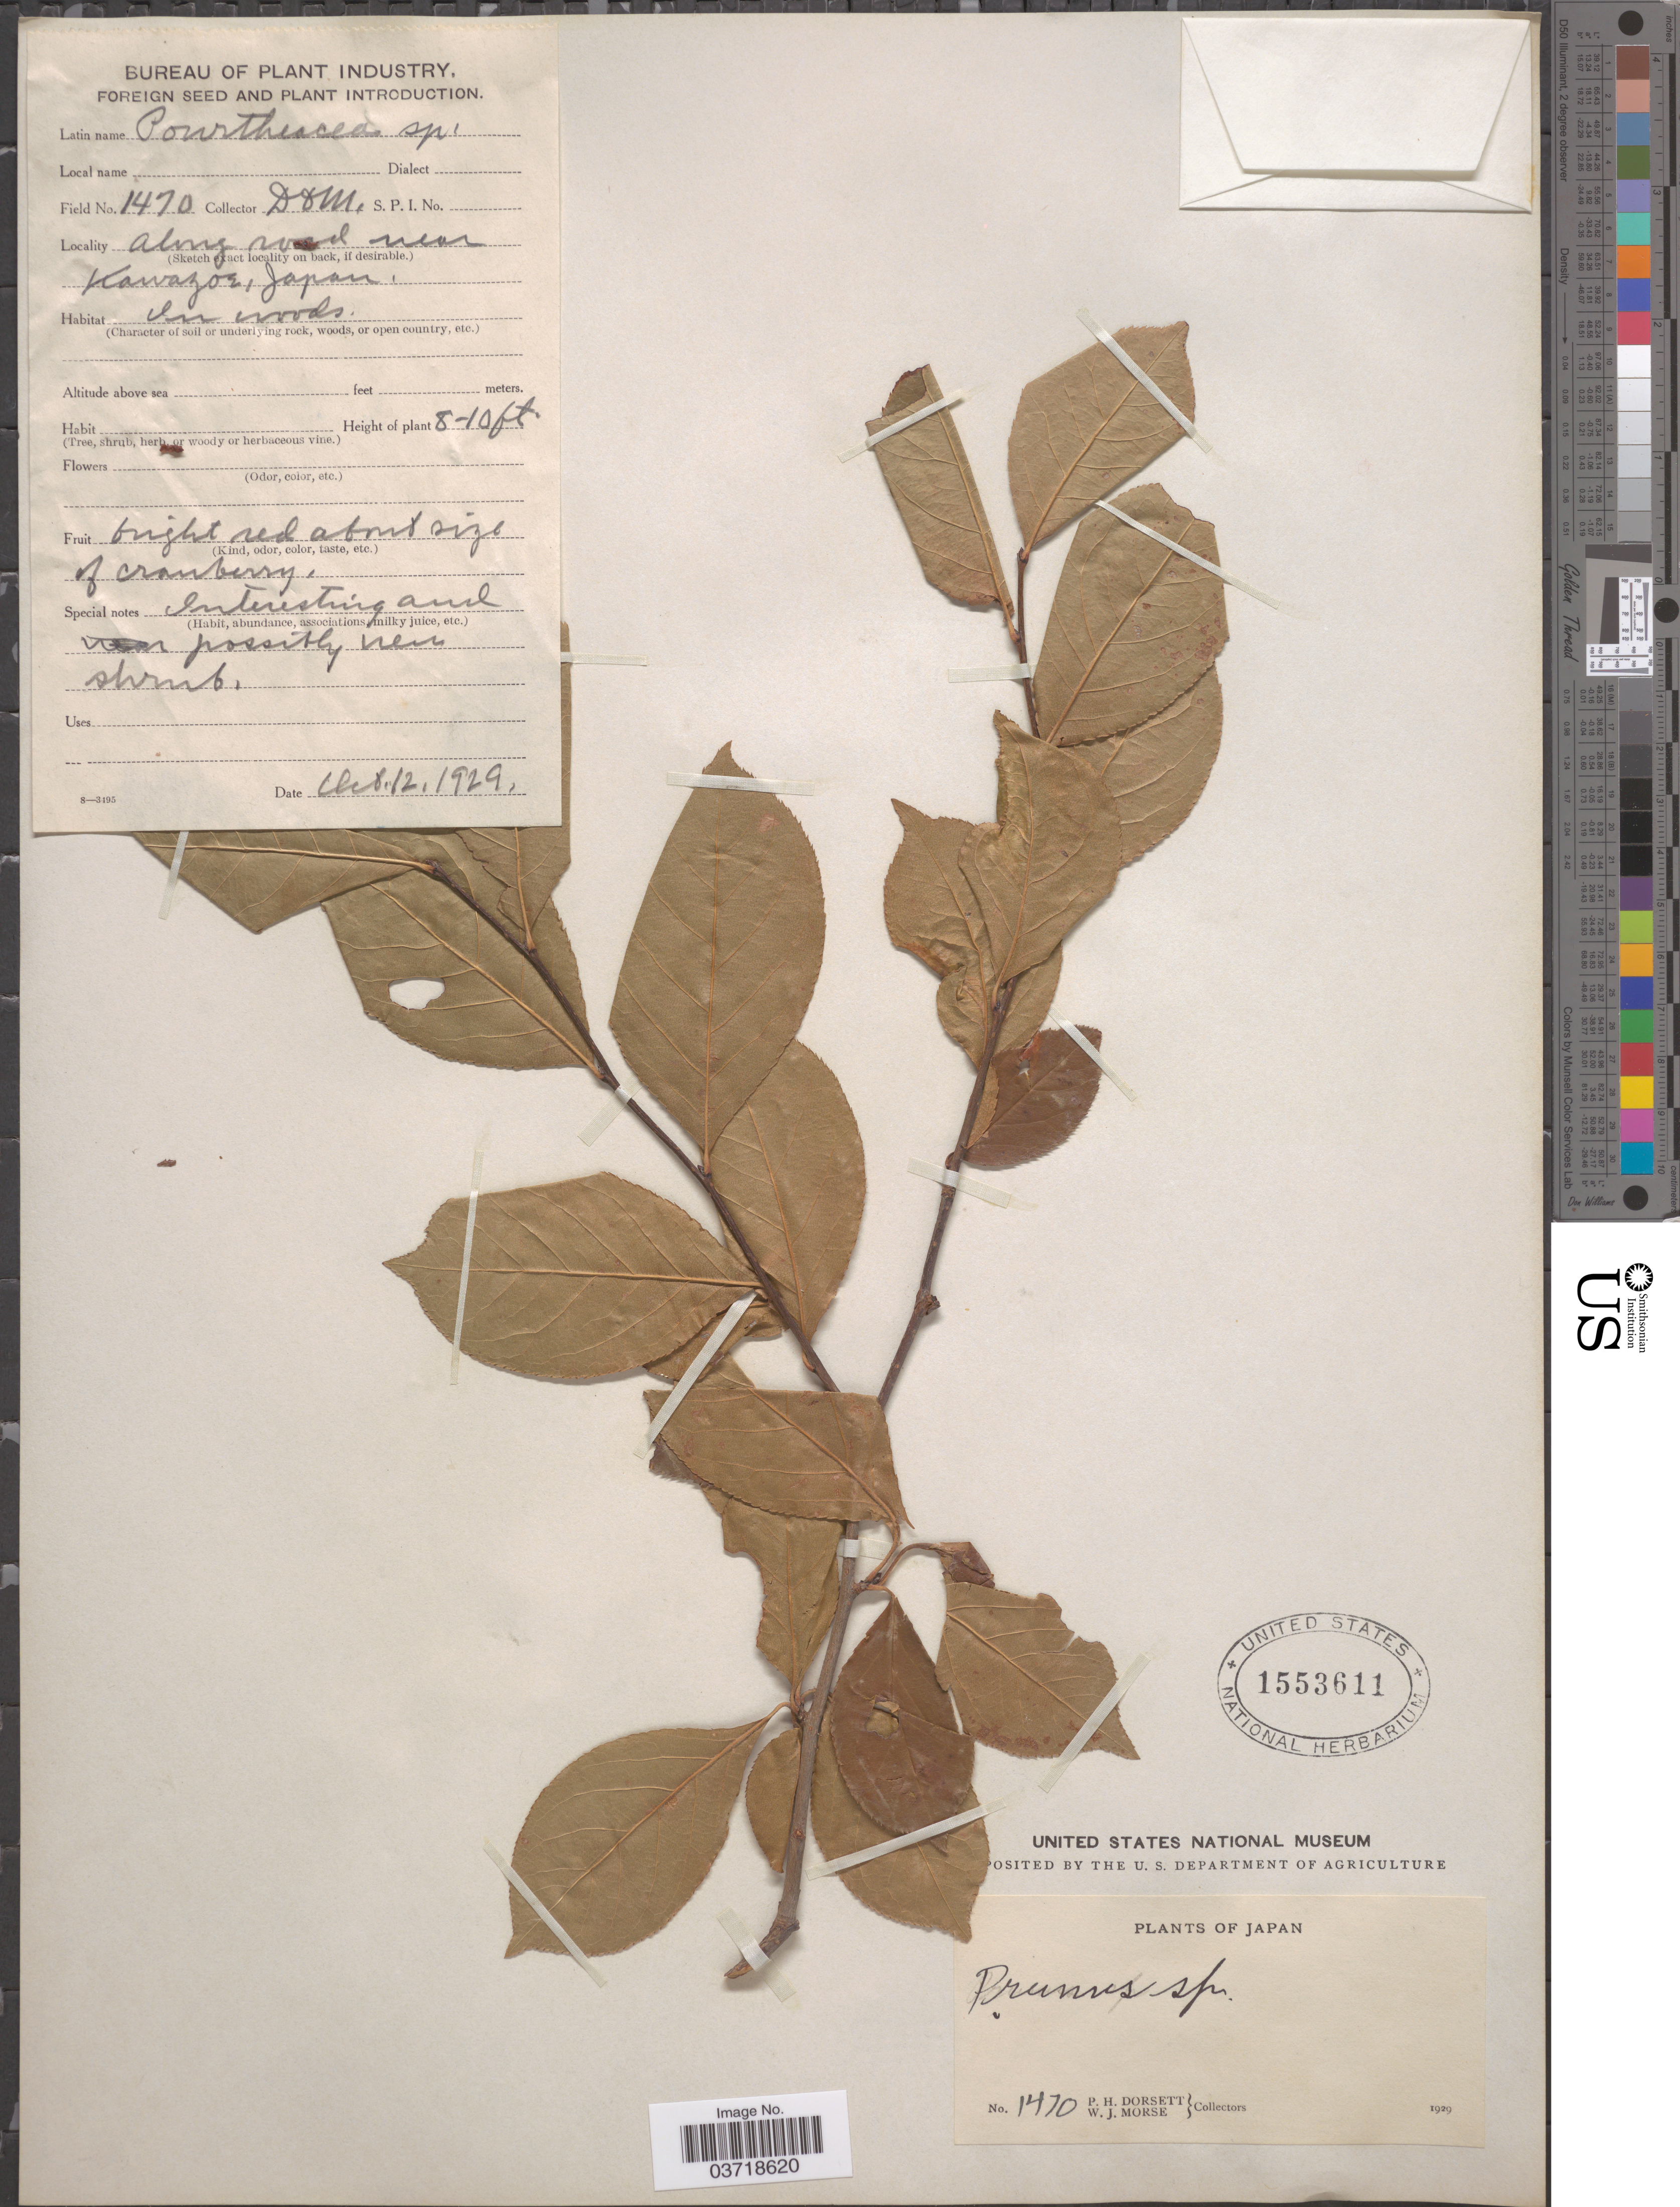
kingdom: Plantae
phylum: Tracheophyta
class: Magnoliopsida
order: Rosales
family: Rosaceae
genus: Prunus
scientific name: Prunus sp.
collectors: P. H. Dorsett & W. J. Morse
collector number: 1470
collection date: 1929-10-12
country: Japan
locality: Along wood near Kawazoe.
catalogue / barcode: US 1553611